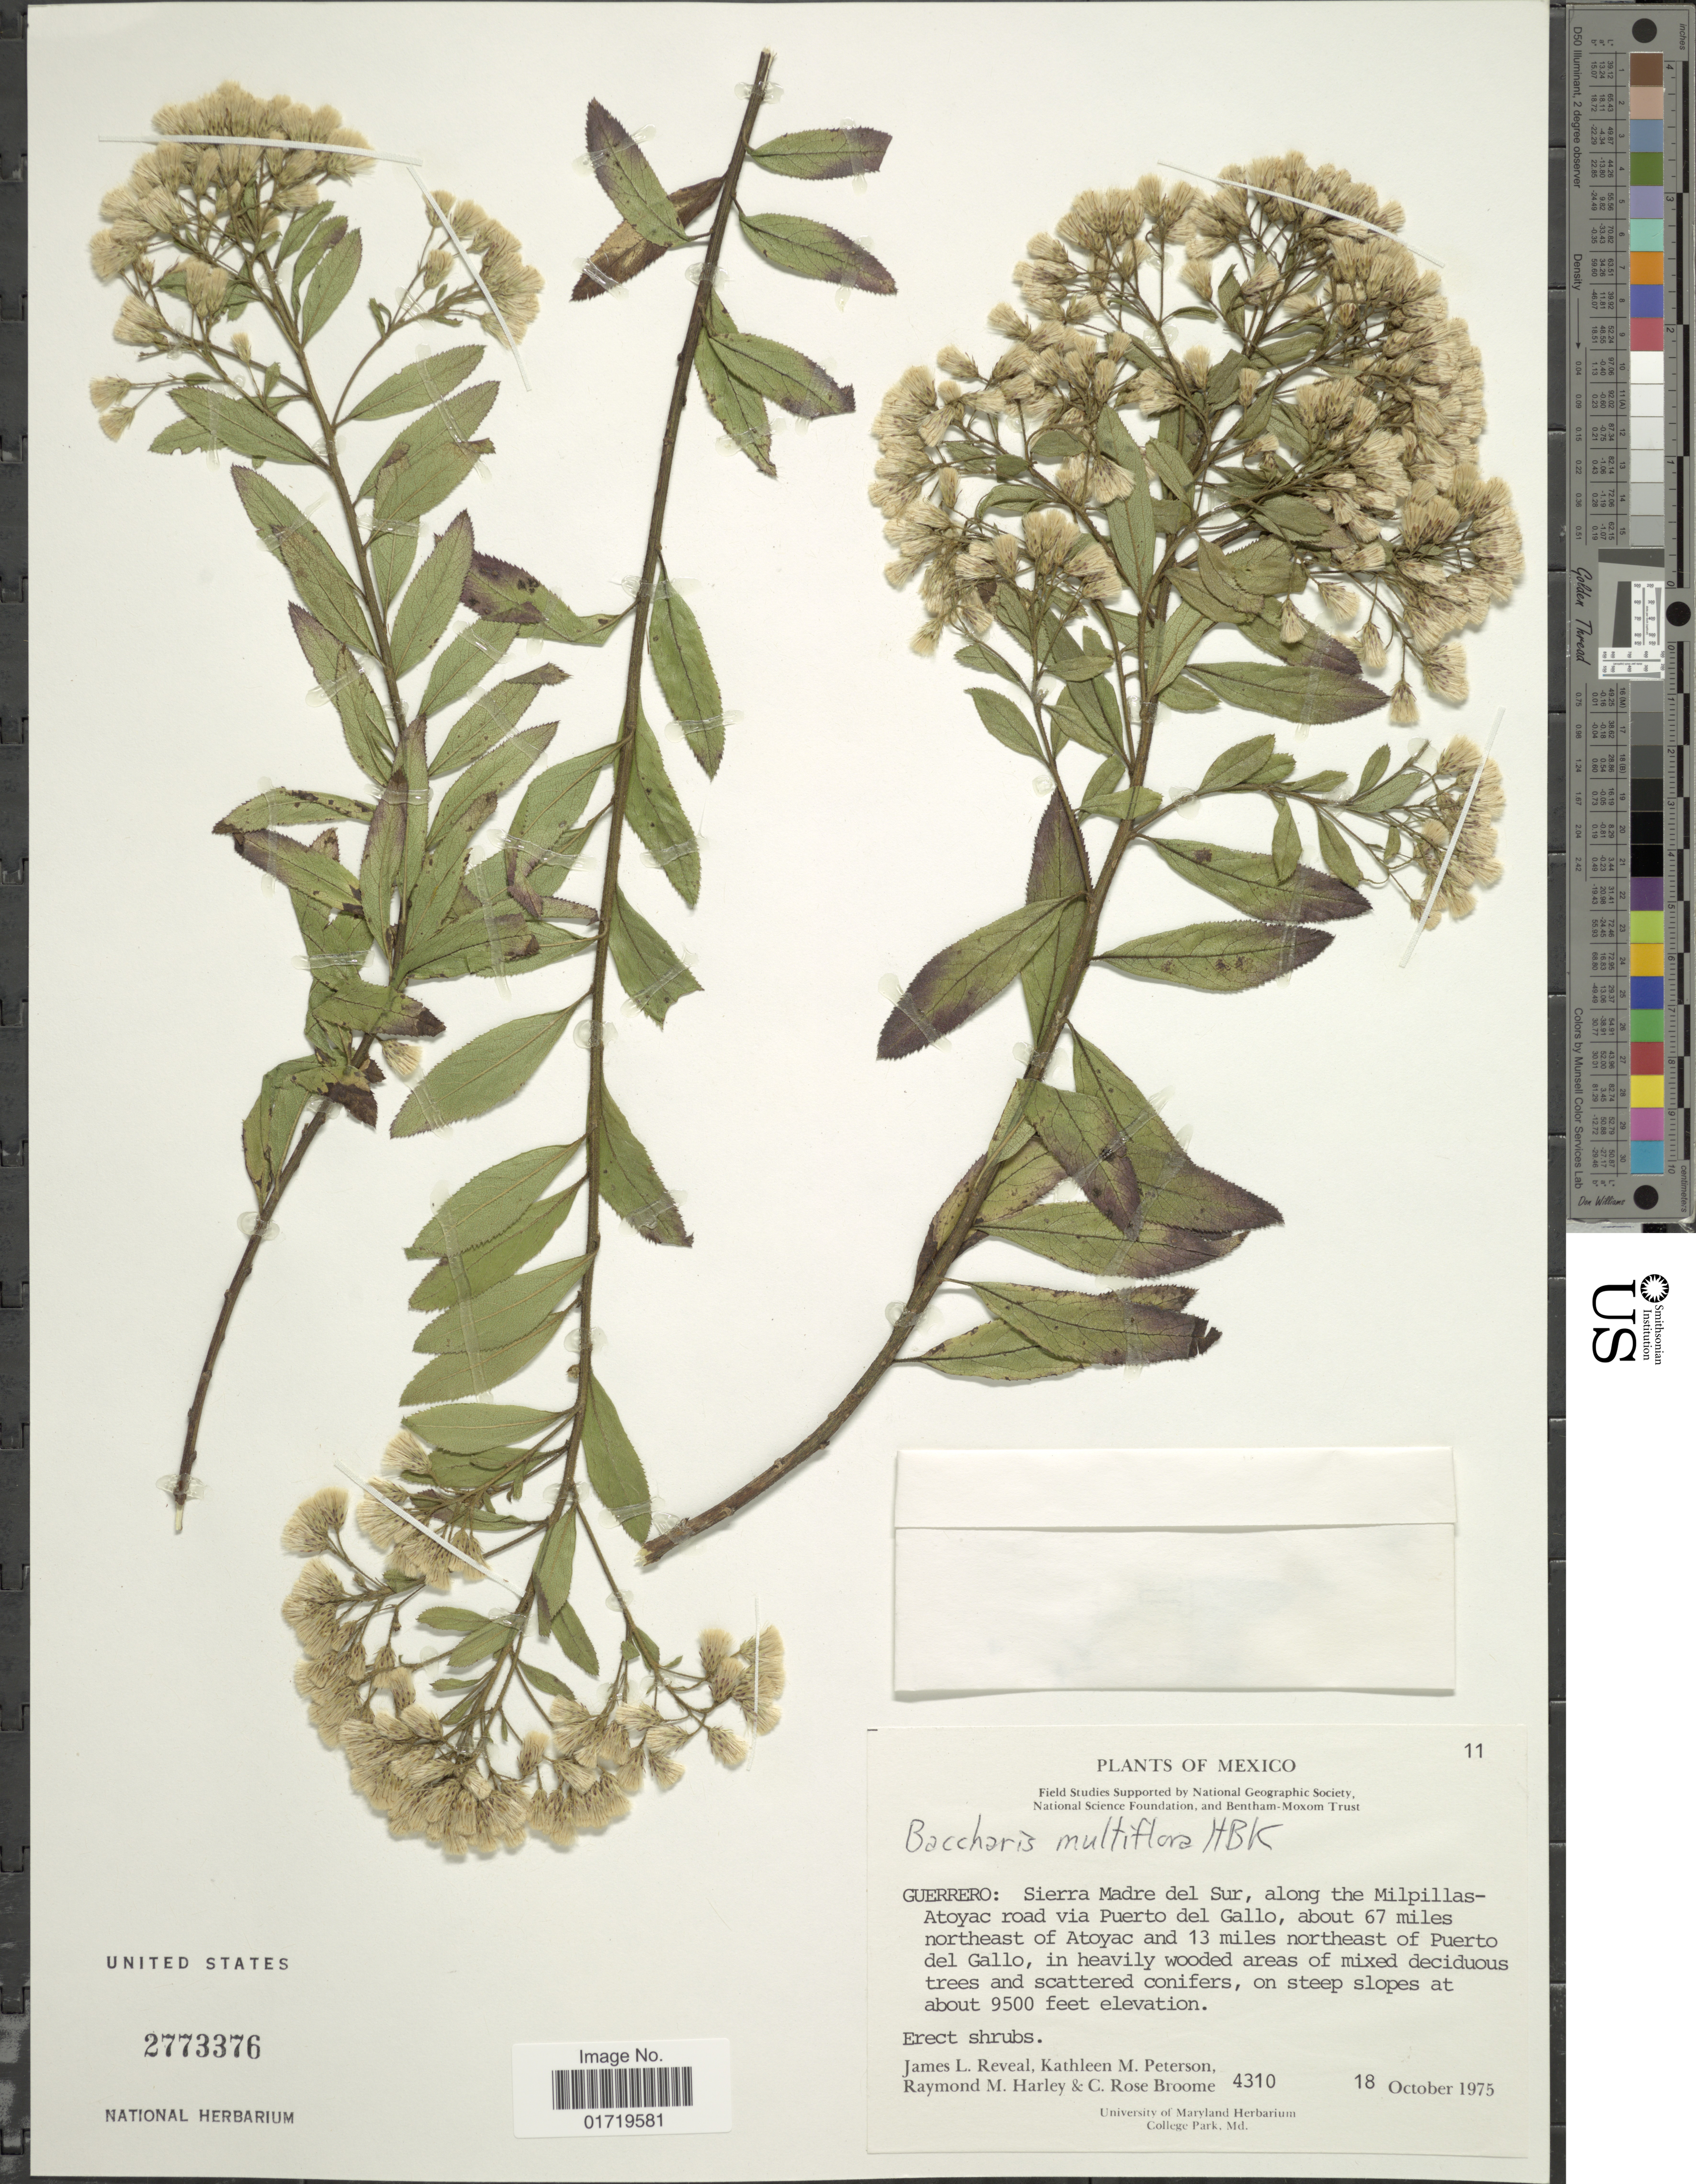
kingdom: Plantae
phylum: Tracheophyta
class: Magnoliopsida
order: Asterales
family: Asteraceae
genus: Baccharis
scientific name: Baccharis multiflora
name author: Kunth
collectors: J. L. Reveal, K. Peterson, R. M. Harley & C. R. Broome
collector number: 4310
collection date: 1975-10-18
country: Mexico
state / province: Guerrero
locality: Guerrero: Sierra Madre del Sur, along the Milpillas-Atoyac road via Puerto del Gallo, about 67 miles northeast of Atoyac and 13 miles northeast of Puerto del Gallo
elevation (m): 2896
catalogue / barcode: US 2773376